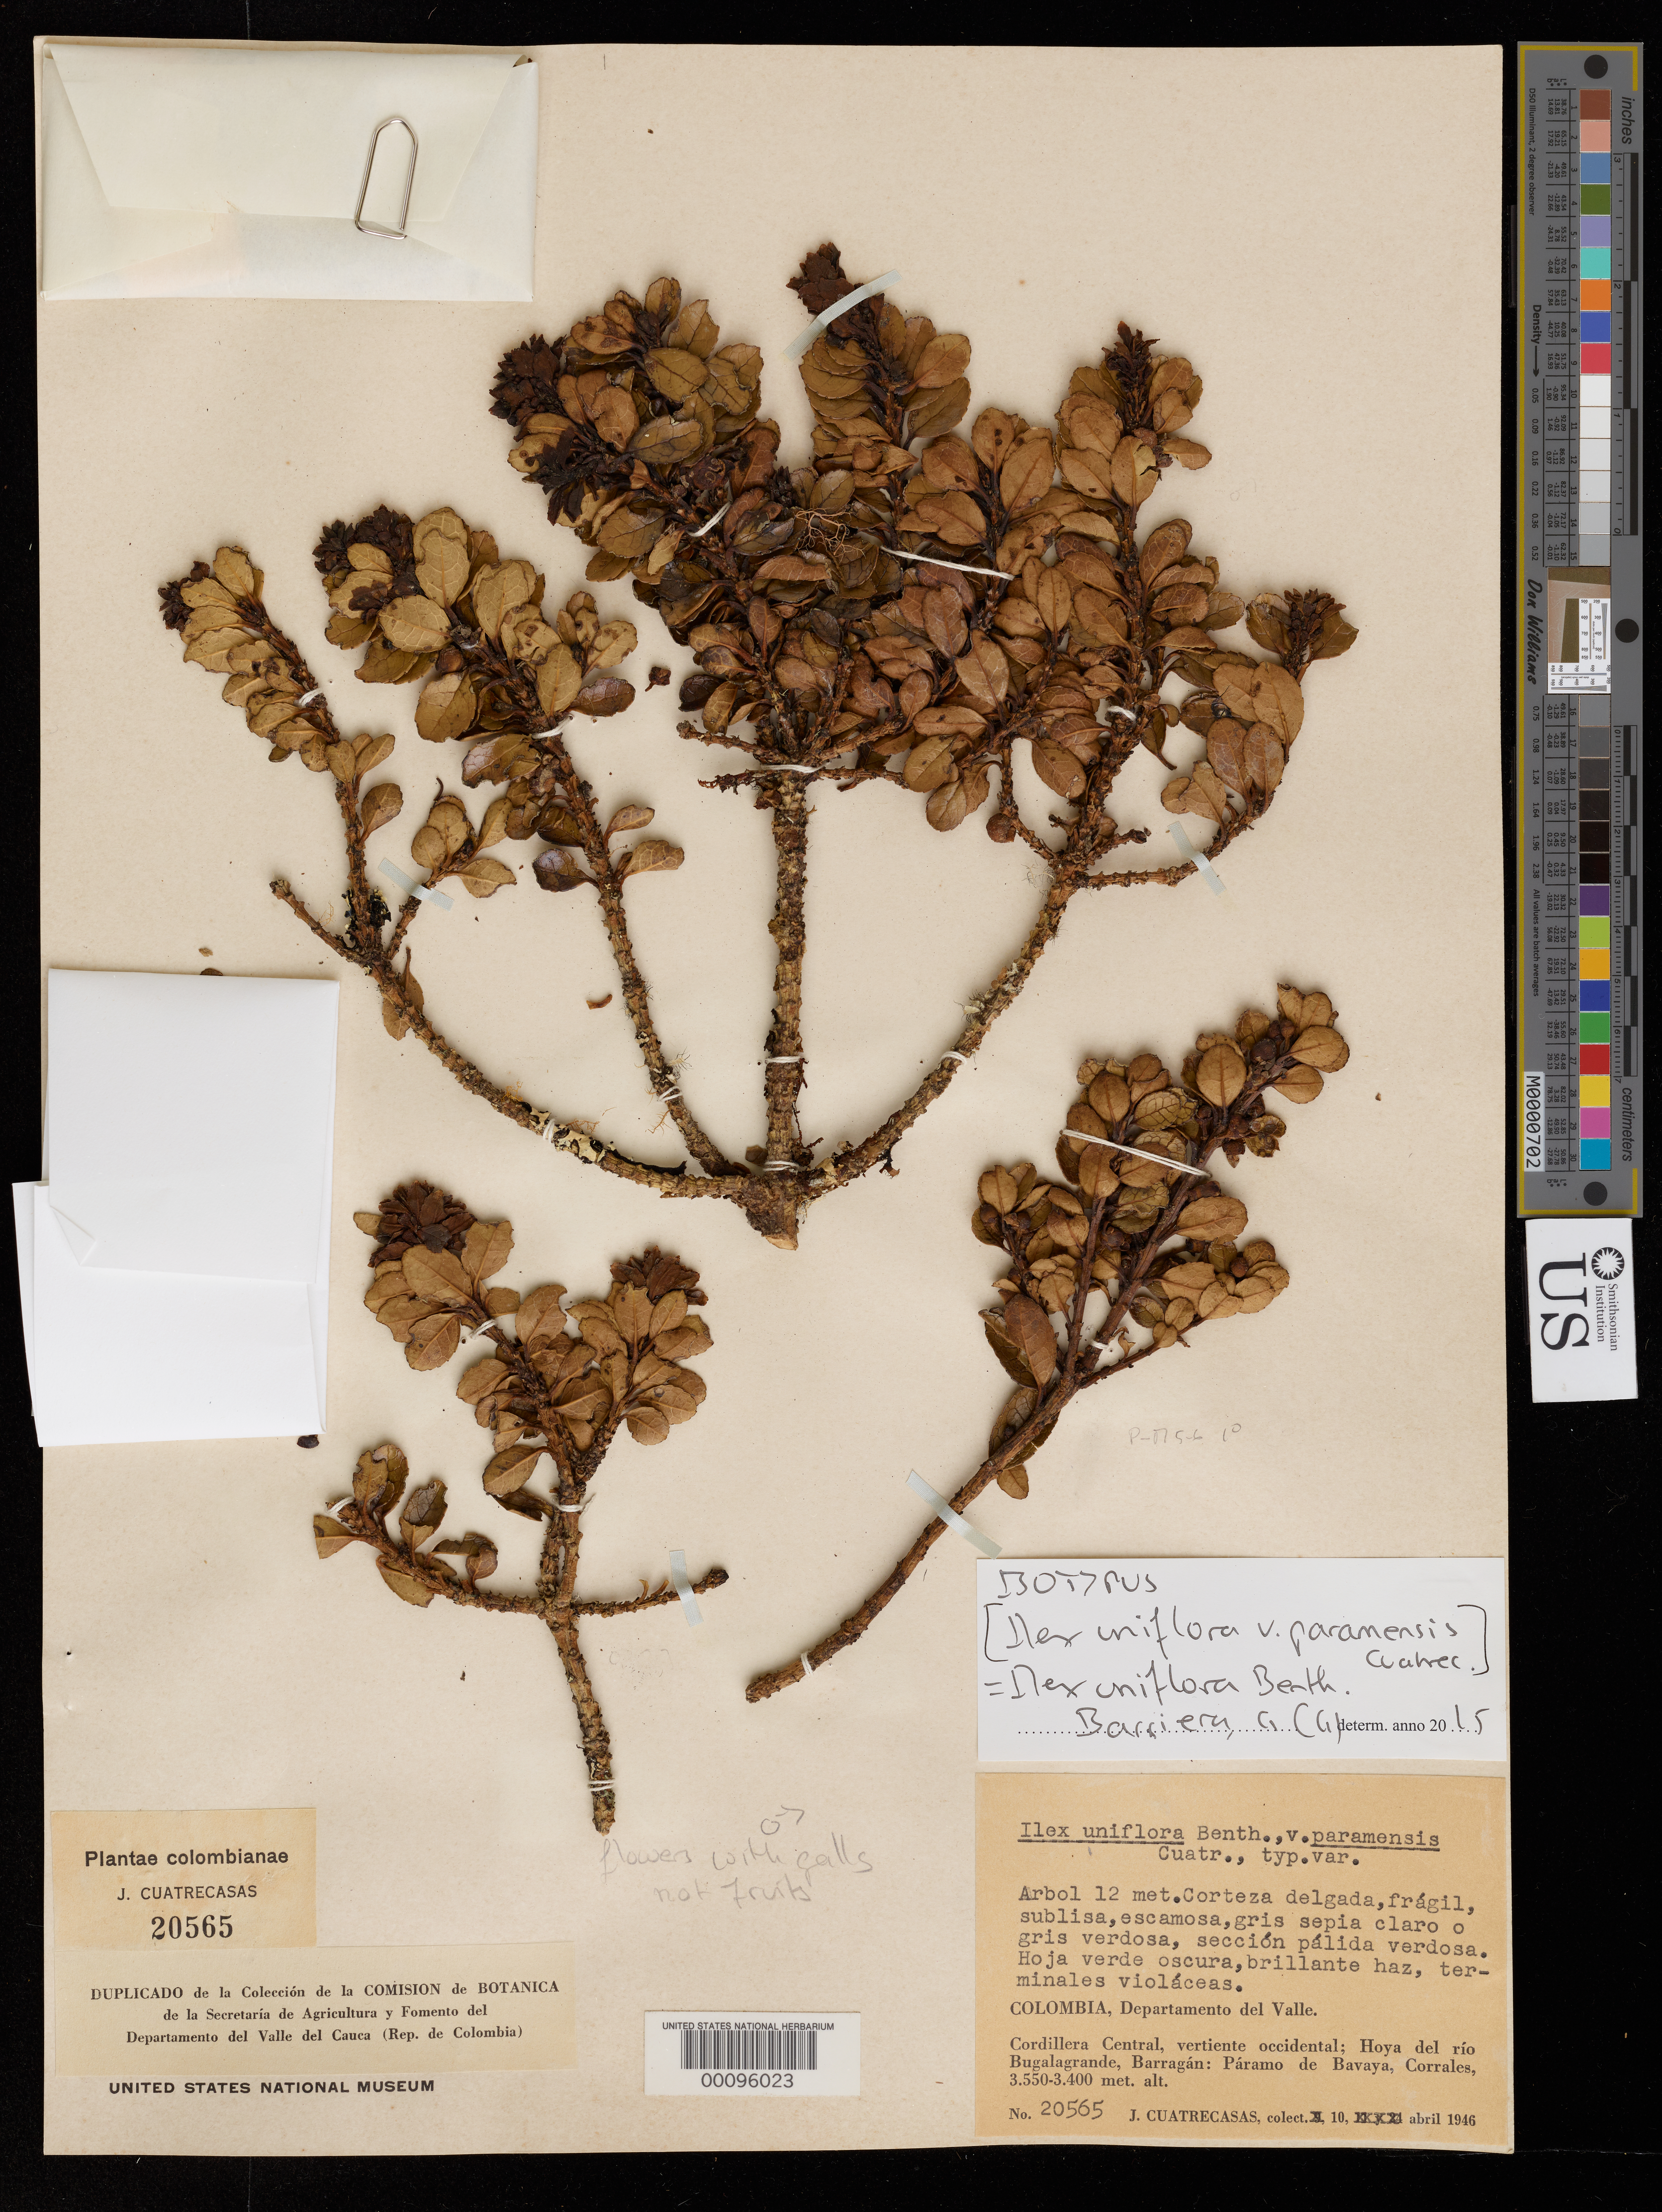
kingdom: Plantae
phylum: Tracheophyta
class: Magnoliopsida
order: Aquifoliales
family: Aquifoliaceae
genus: Ilex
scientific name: Ilex uniflora var. paramensis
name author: Benth.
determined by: Barriera, Gabrielle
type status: Isotype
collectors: J. Cuatrecasas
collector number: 20565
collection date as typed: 10 Apr 1946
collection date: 1946-04-10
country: Colombia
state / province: Valle del Cauca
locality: Cordillera Central, Vertiente Occidental, Hoya del Rio Bugla Grande, vbarragan, Paramo de Bavaya, Corrales.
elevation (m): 3400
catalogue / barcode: US 1951583